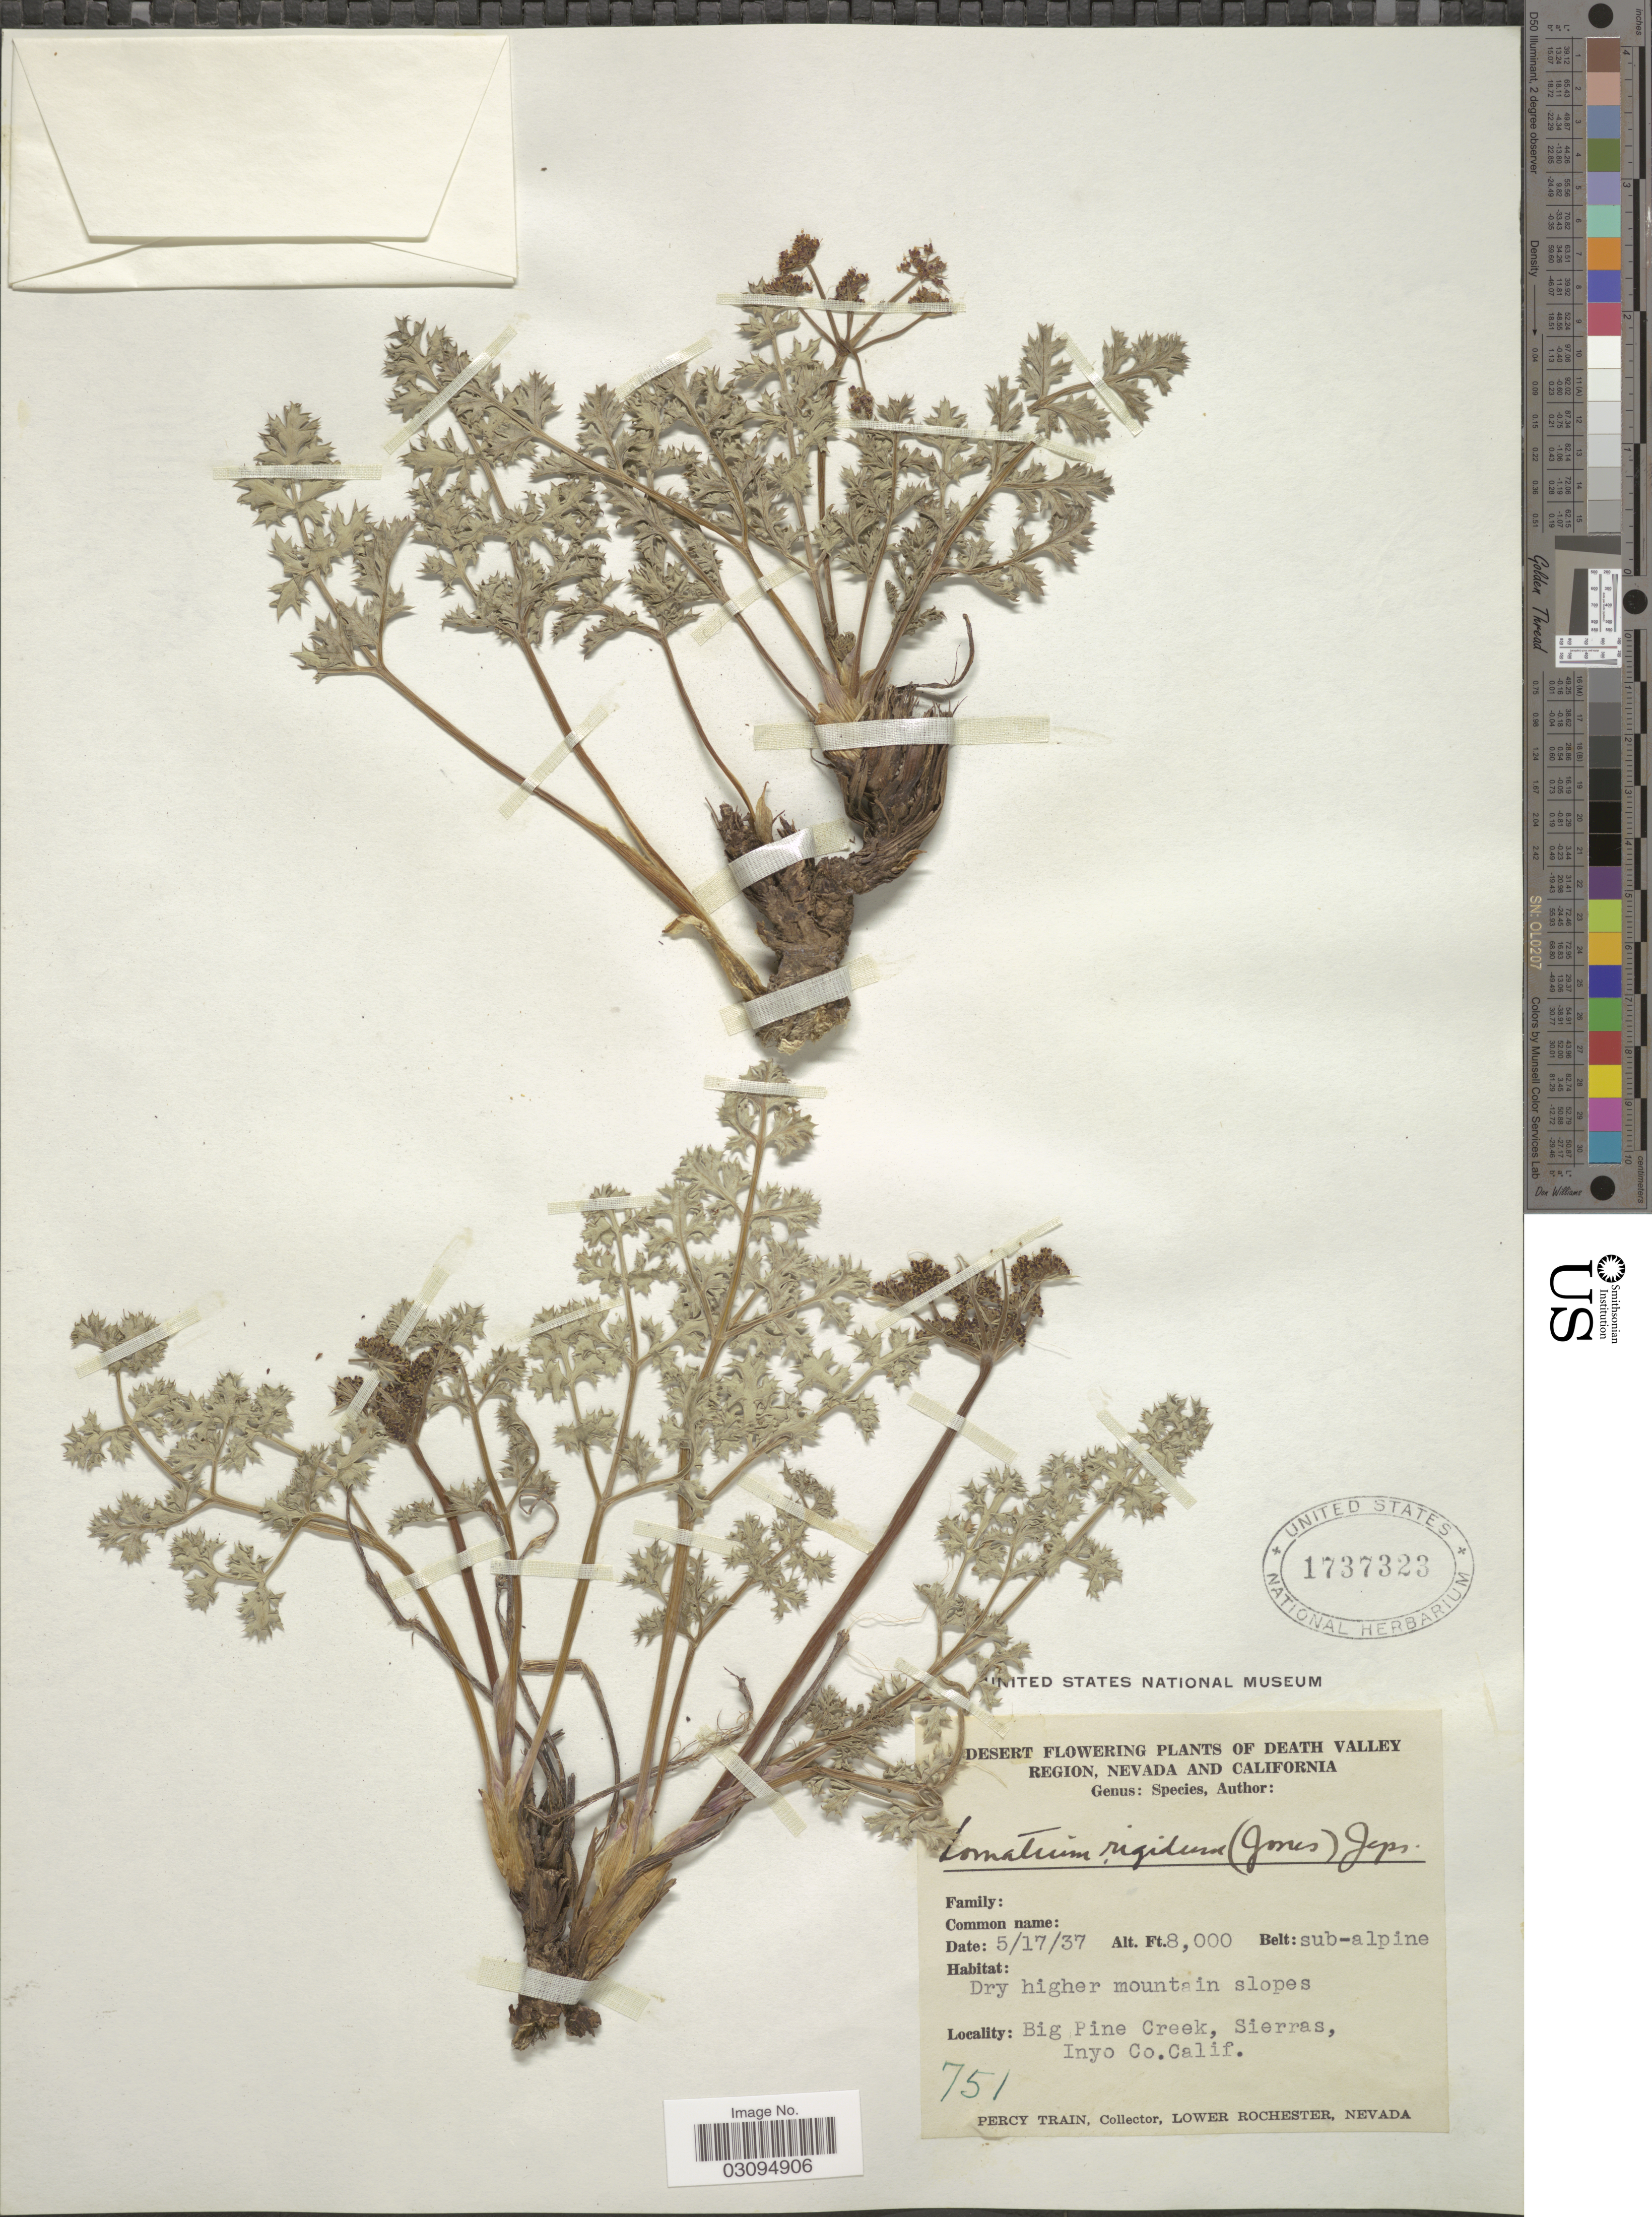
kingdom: Plantae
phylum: Tracheophyta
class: Magnoliopsida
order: Apiales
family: Apiaceae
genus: Lomatium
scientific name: Lomatium rigidum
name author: (M.E. Jones) Jeps.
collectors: P. Train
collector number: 751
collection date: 1937-05-17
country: United States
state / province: California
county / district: Inyo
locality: Death Valley Region, Big Pine Creek, Sierras, Inyo Co.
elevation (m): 2438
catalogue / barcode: US 1737323